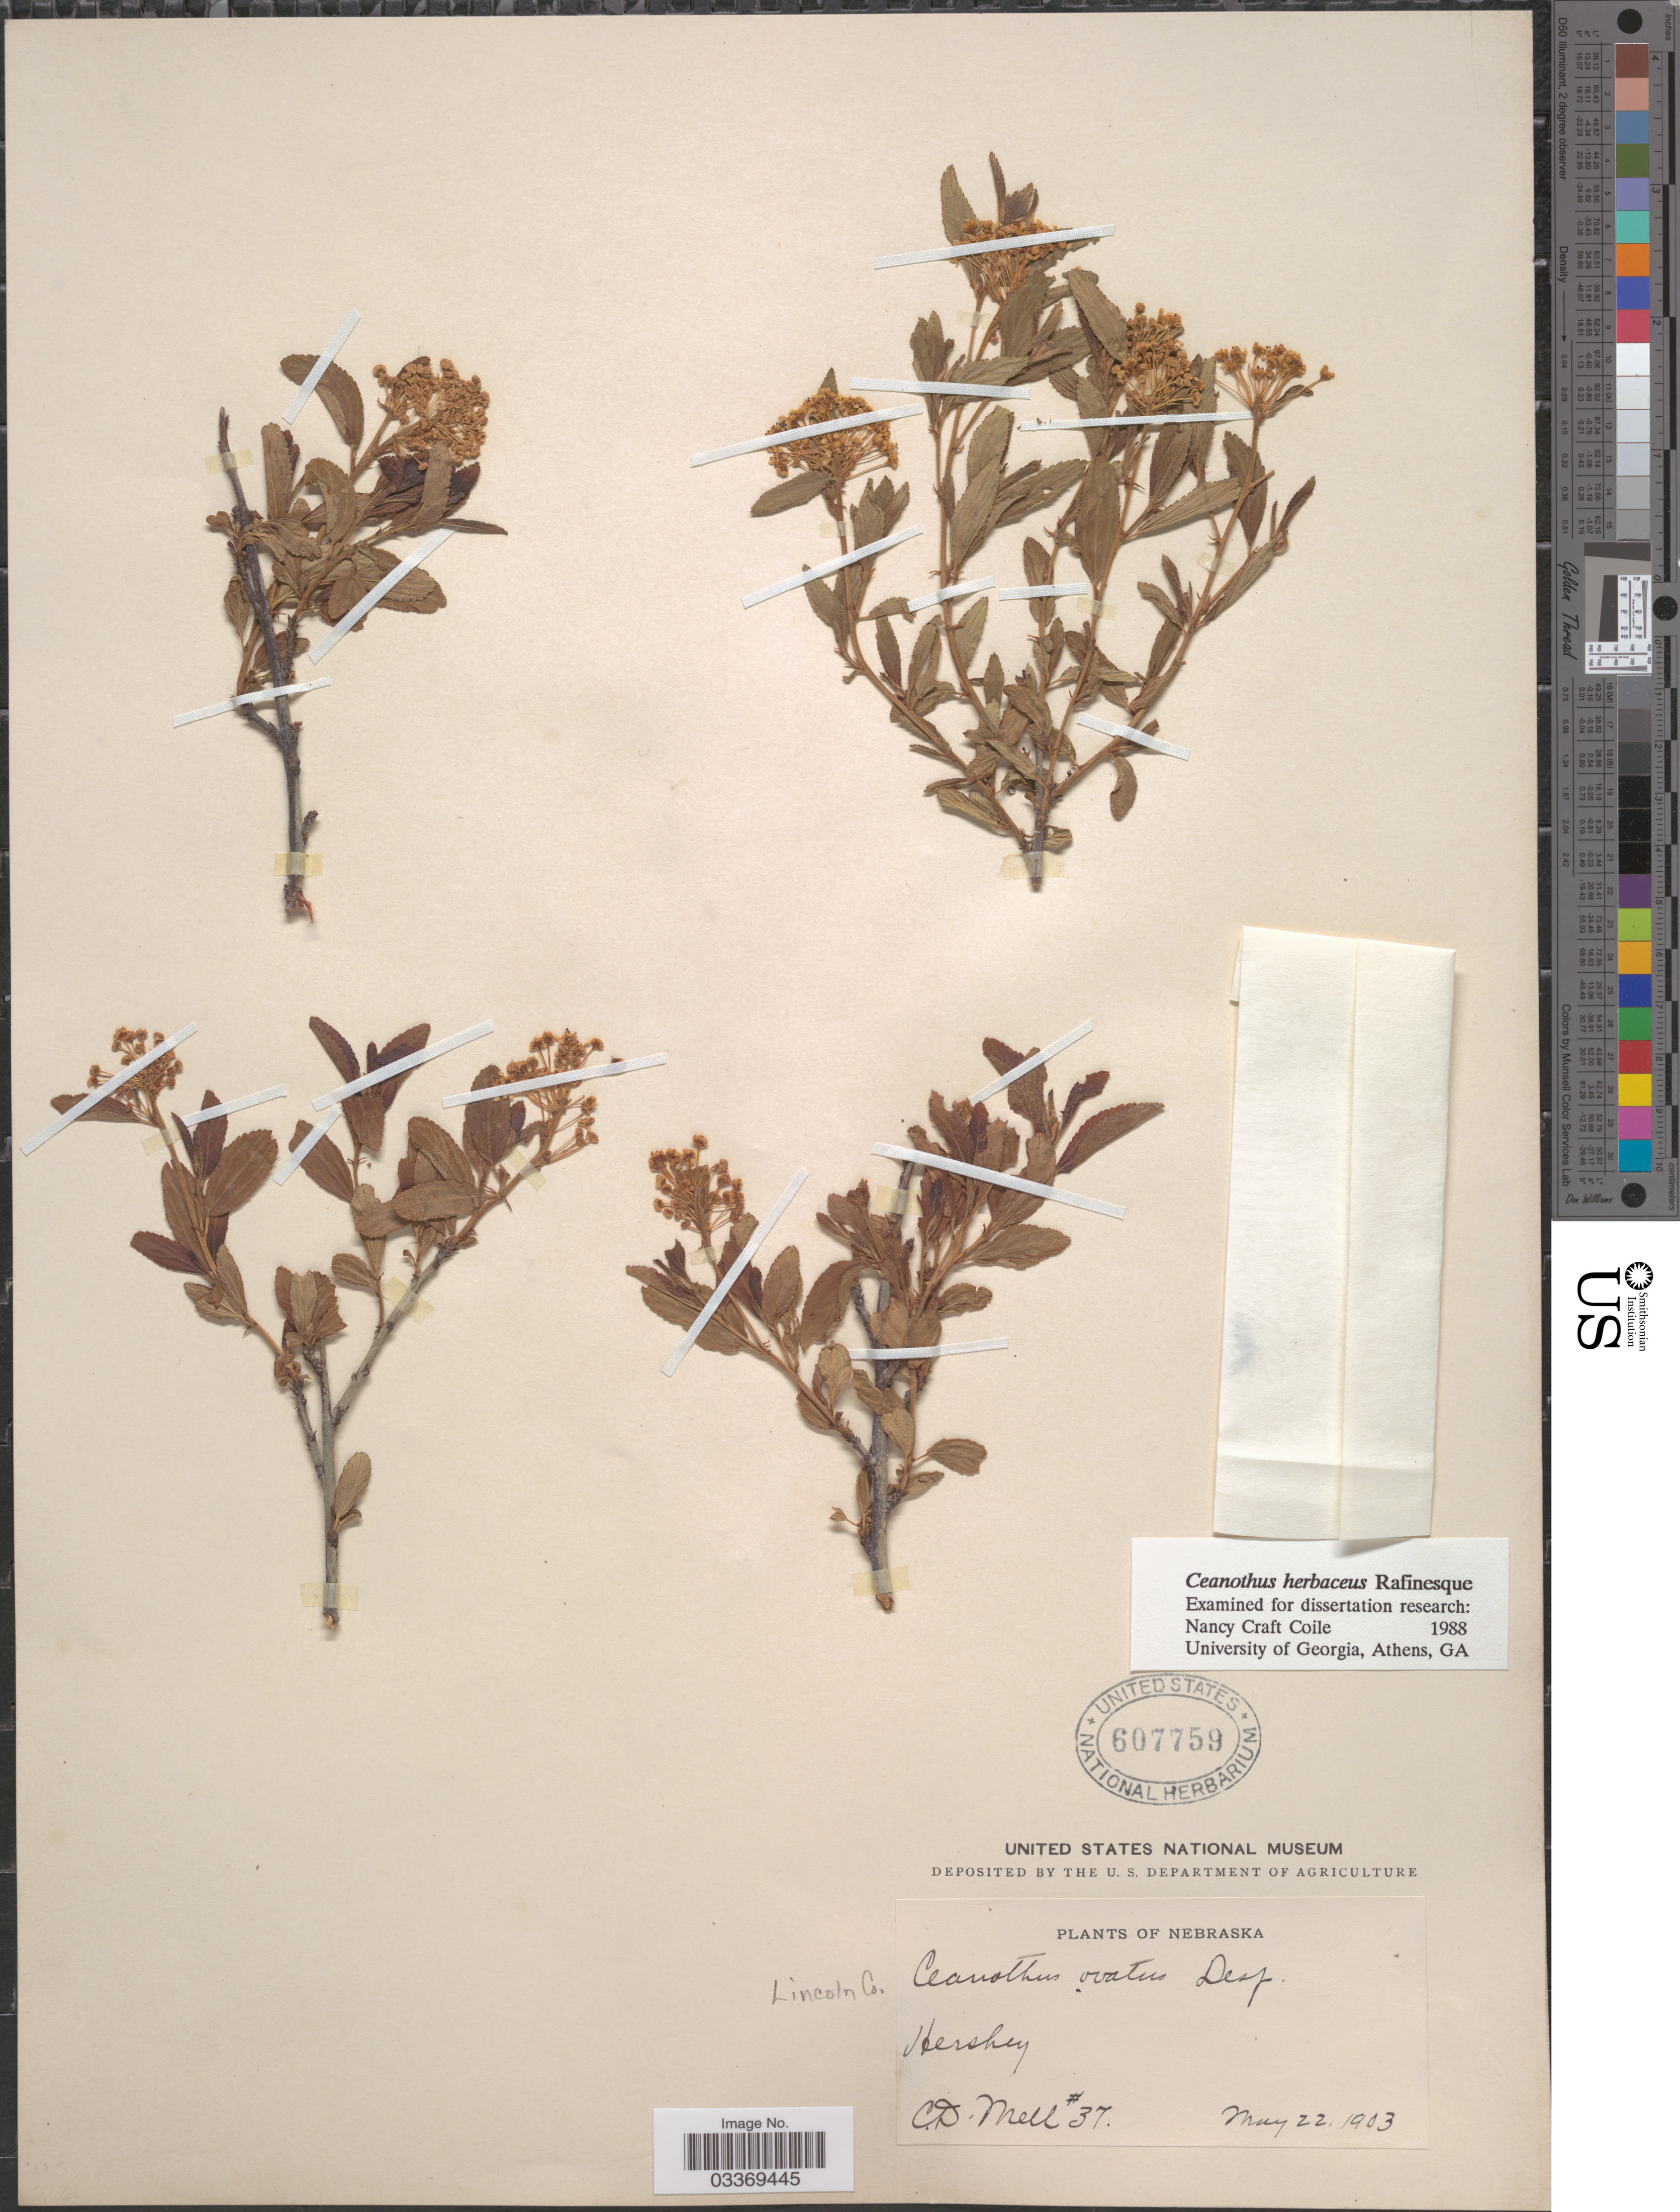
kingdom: Plantae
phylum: Tracheophyta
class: Magnoliopsida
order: Rosales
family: Rhamnaceae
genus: Ceanothus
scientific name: Ceanothus ovatus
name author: Desf.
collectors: C. D. Mell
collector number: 37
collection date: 1903-05-22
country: United States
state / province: Nebraska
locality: Lincoln Co. Hershey.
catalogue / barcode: US 607759